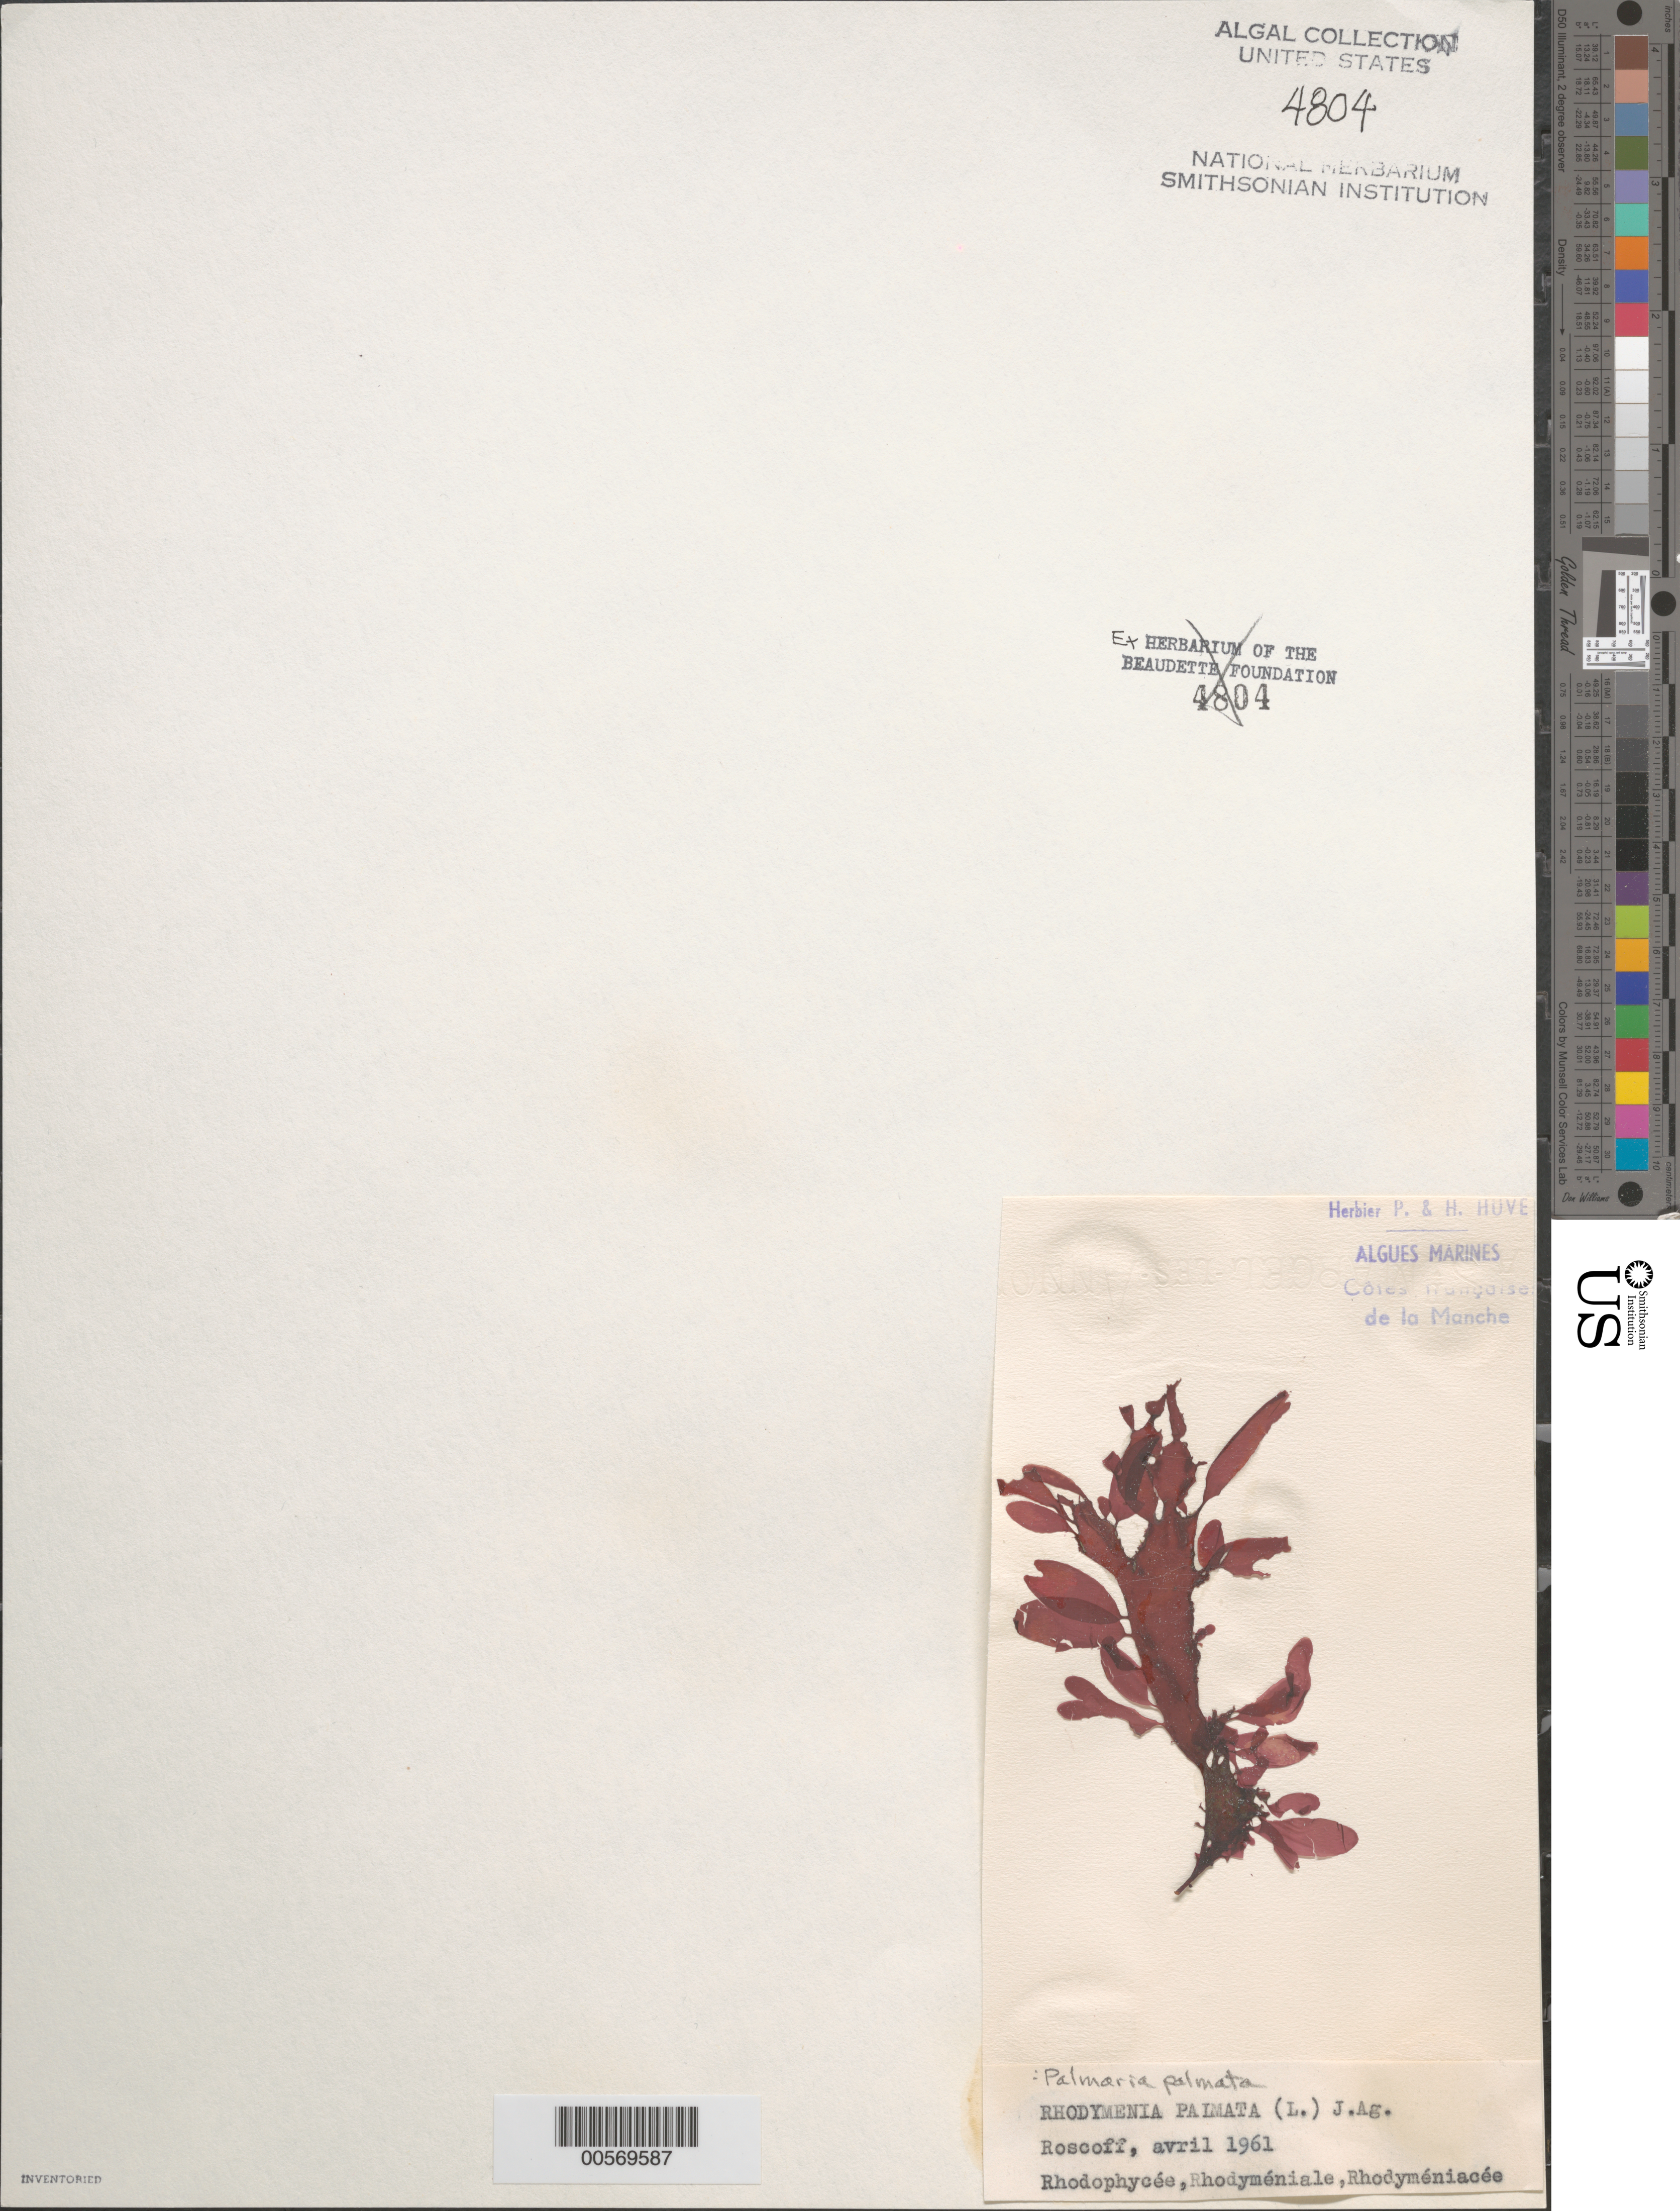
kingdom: Plantae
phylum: Rhodophyta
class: Florideophyceae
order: Palmariales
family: Palmariaceae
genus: Palmaria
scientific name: Palmaria palmata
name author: (L.) F. Weber & D. Mohr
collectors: P. Huve & H. Huve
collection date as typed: Apr 1961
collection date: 1961-04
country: France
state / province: Bretagne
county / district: Finistère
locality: Roscoff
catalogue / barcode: US 4804